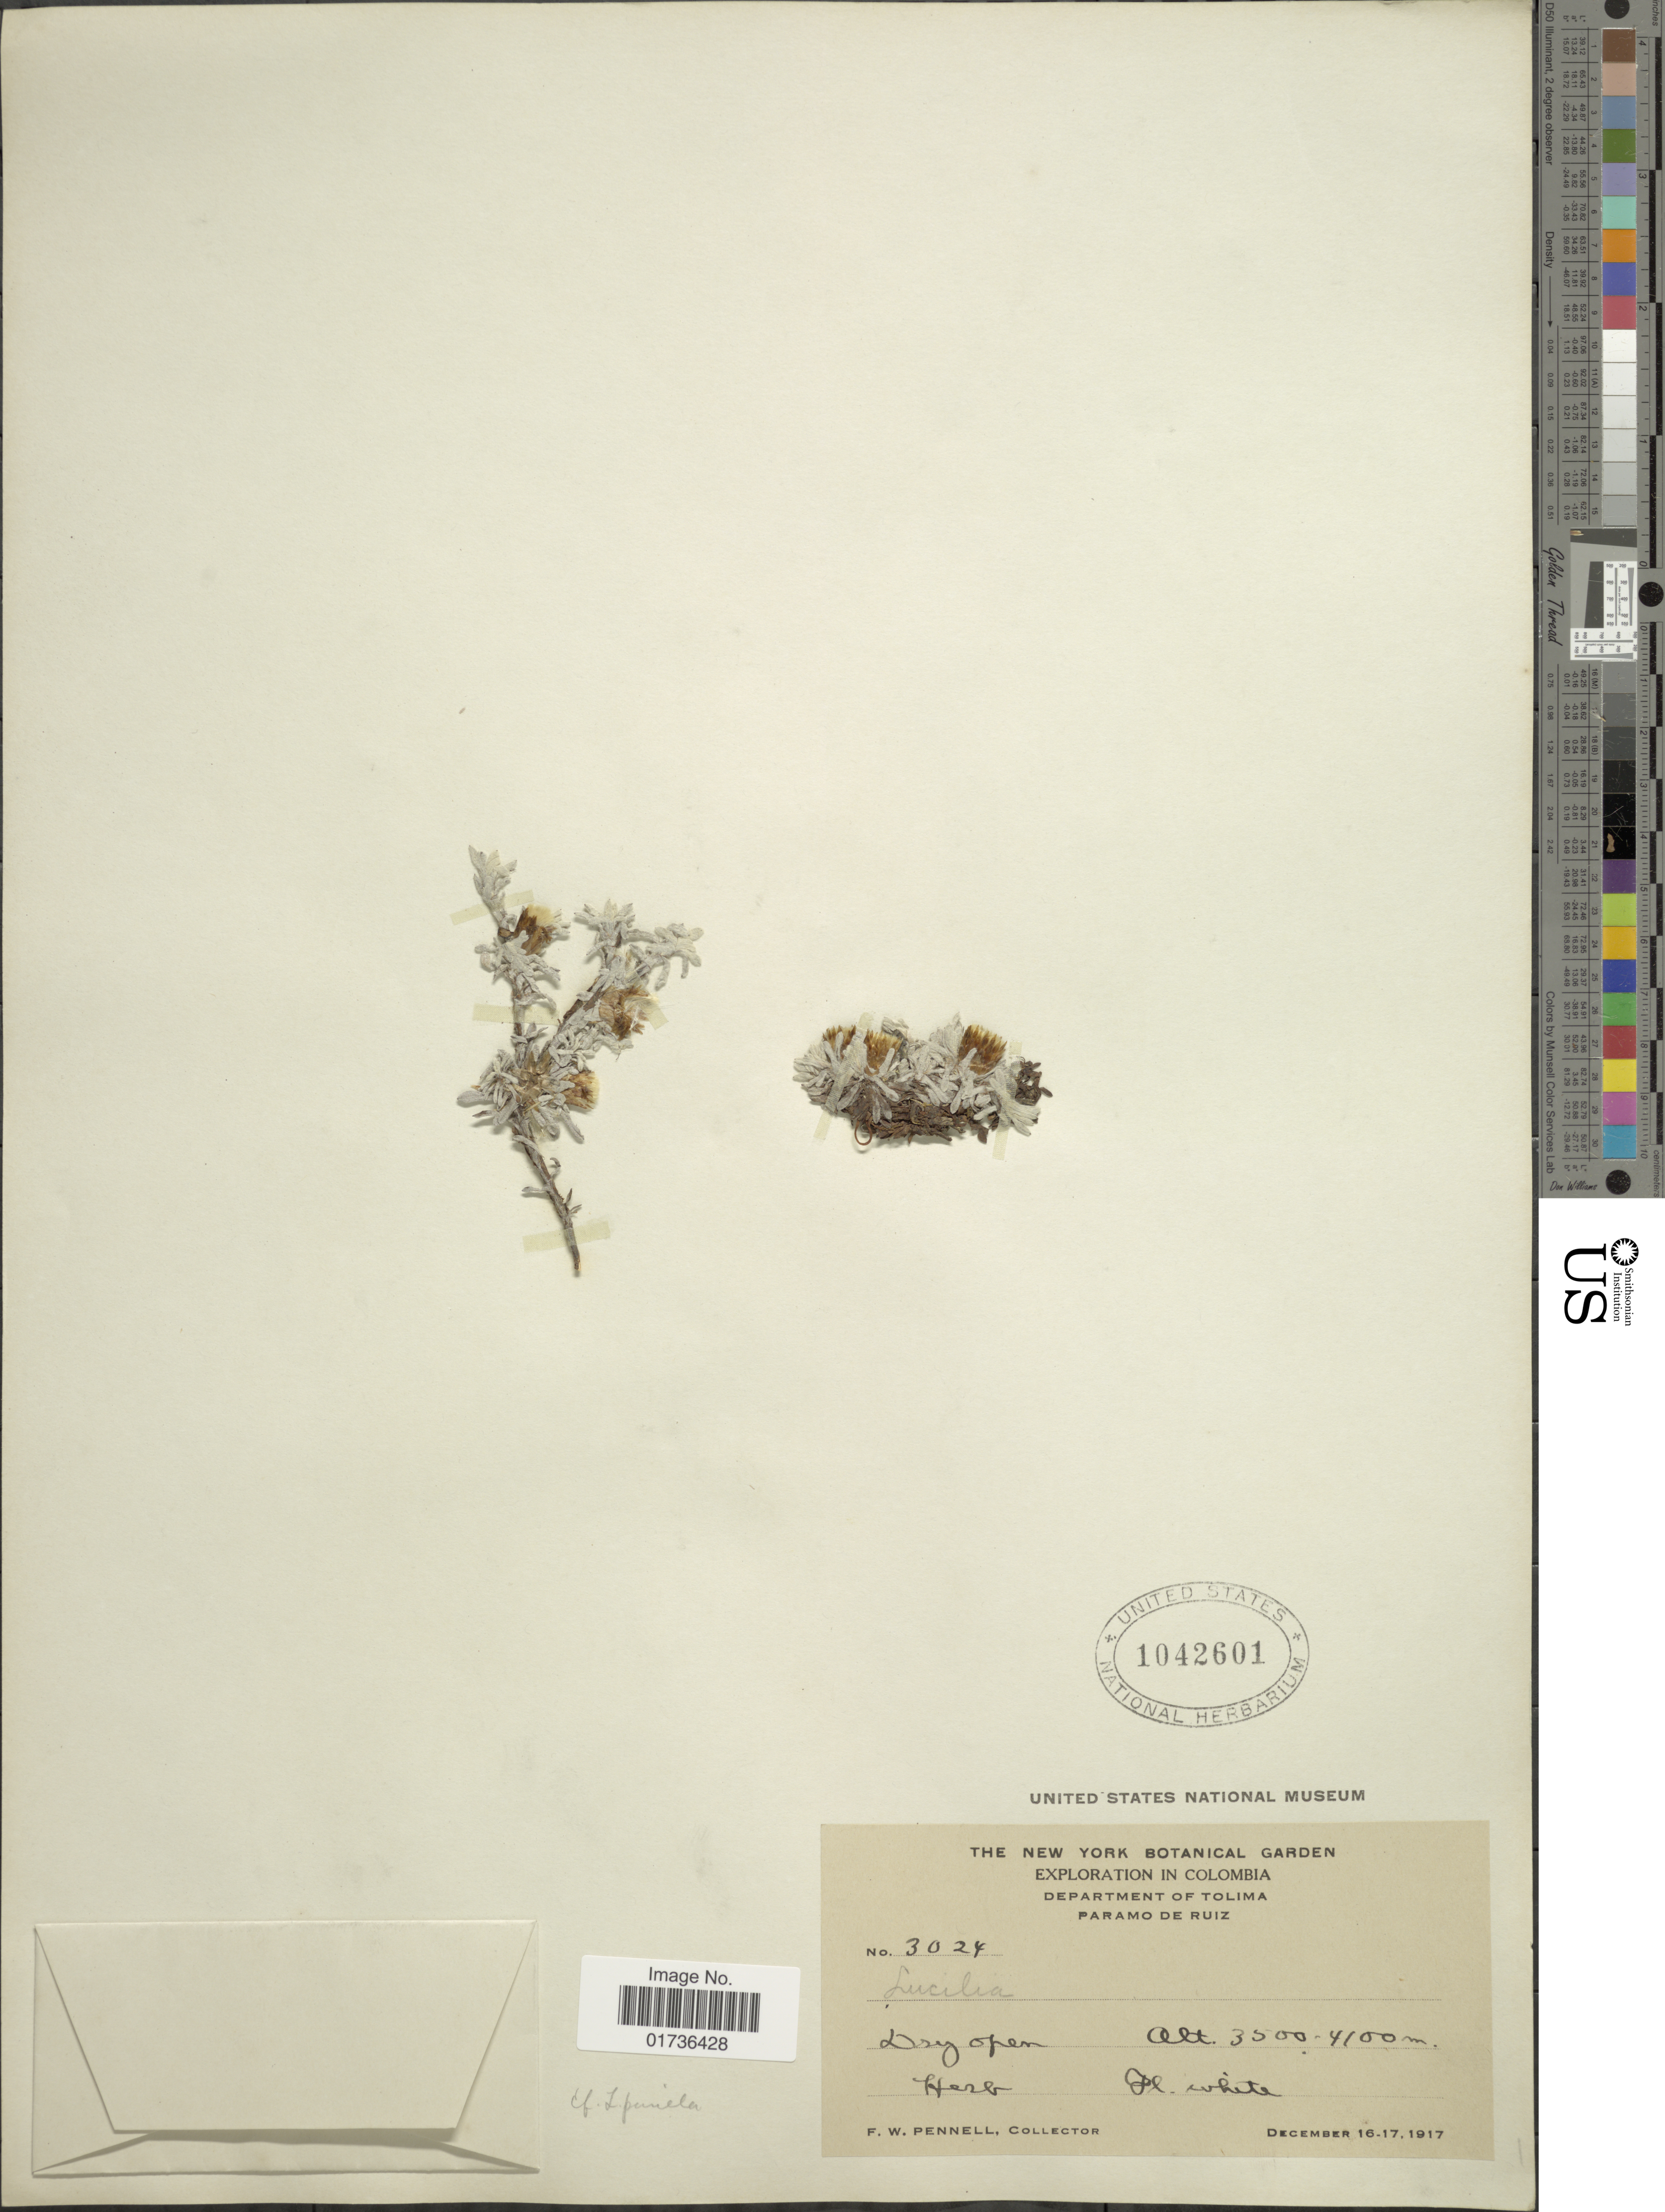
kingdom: Plantae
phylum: Tracheophyta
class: Magnoliopsida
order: Asterales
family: Asteraceae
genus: Lucilia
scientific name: Lucilia kunthiana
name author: (DC.) Zardini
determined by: Dillon, M. O.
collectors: F. W. Pennell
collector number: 3024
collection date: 1917-12-16/1917-12-17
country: Colombia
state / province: Tolima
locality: Department of Tolima, Paramo de Ruiz, Dry open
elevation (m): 3500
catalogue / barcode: US 1042601